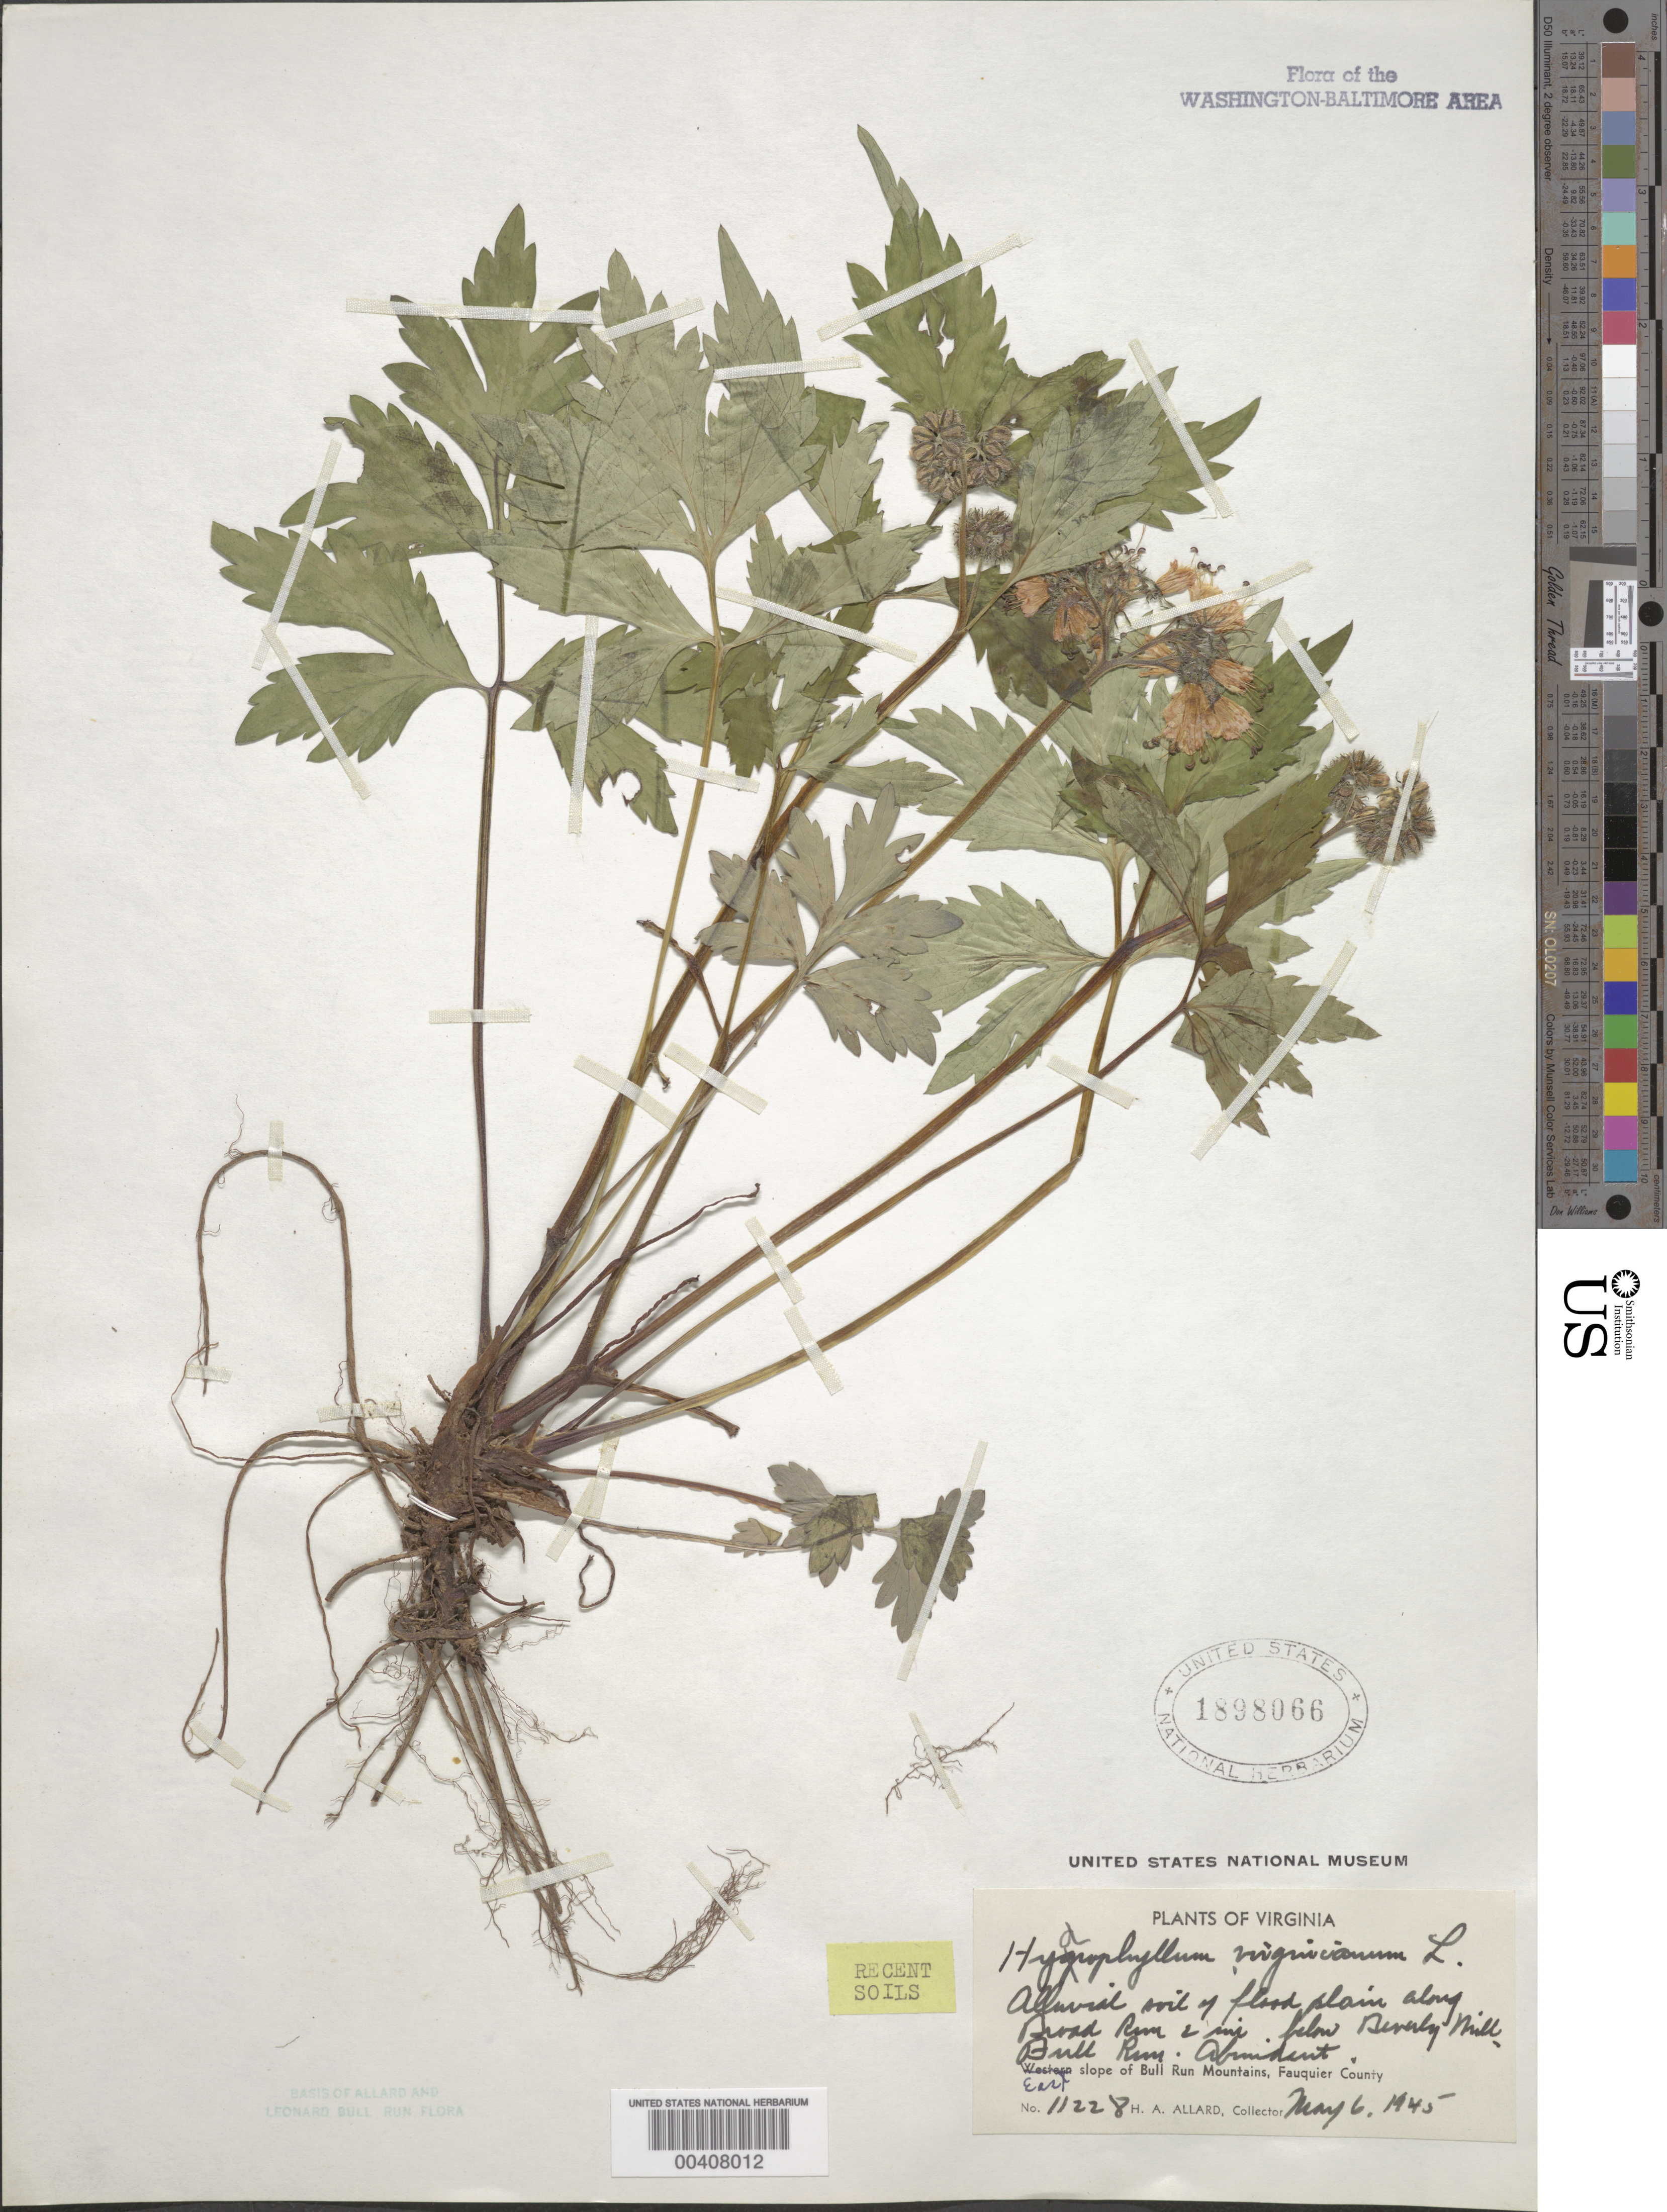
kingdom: Plantae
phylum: Tracheophyta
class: Magnoliopsida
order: Boraginales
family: Hydrophyllaceae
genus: Hydrophyllum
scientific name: Hydrophyllum virginianum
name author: L.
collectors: H. A. Allard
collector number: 11228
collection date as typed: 06 May 1945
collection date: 1945-05-06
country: United States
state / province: Virginia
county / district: Fauquier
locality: Broad Run, below Beverley Mill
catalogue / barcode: US 1898066